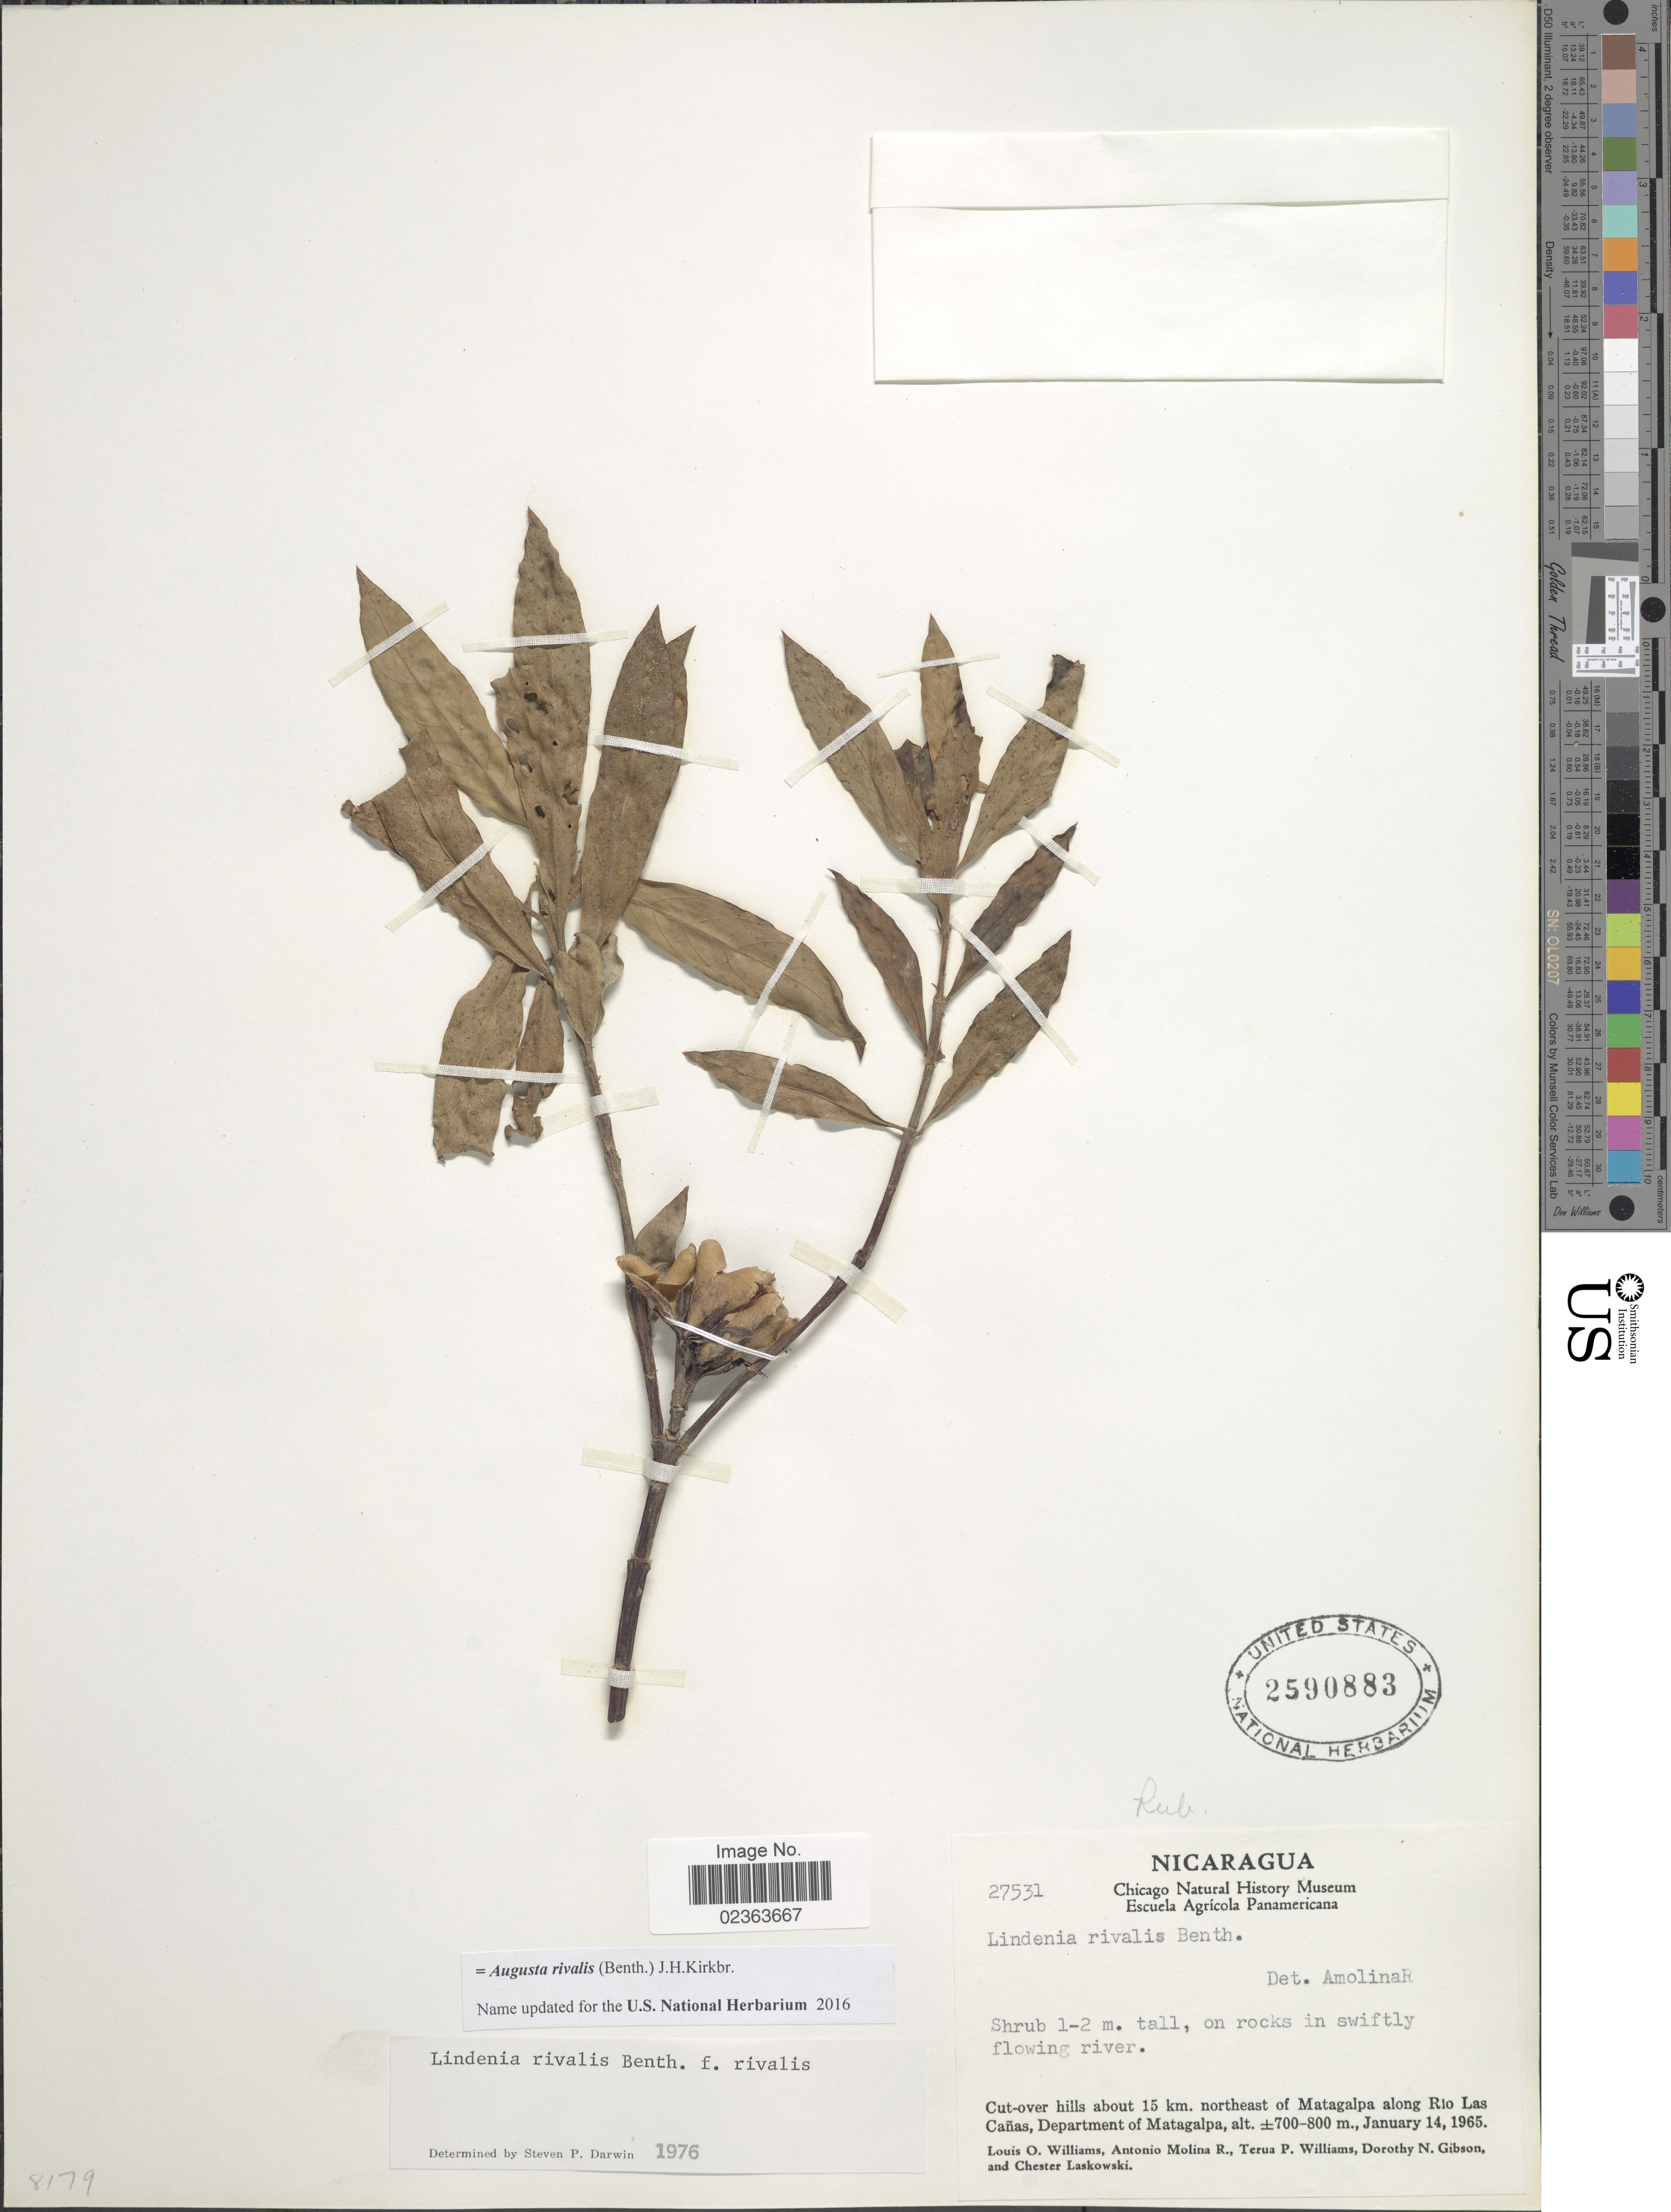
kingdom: Plantae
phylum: Tracheophyta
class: Magnoliopsida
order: Gentianales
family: Rubiaceae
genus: Augusta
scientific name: Augusta rivalis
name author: (Benth.) J.H. Kirkbr.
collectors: L. O. Williams, A. Molina R., T. P. Williams, D. N. Gibson & C. Laskowski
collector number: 27531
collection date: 1965-01-14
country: Nicaragua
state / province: Matagalpa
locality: On rocks in swiftly flowing river, Cut-over hills about 15 km northeast of Matagalpa along Rio Las Cañas, Department of Matagalpa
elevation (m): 700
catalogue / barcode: US 2590883